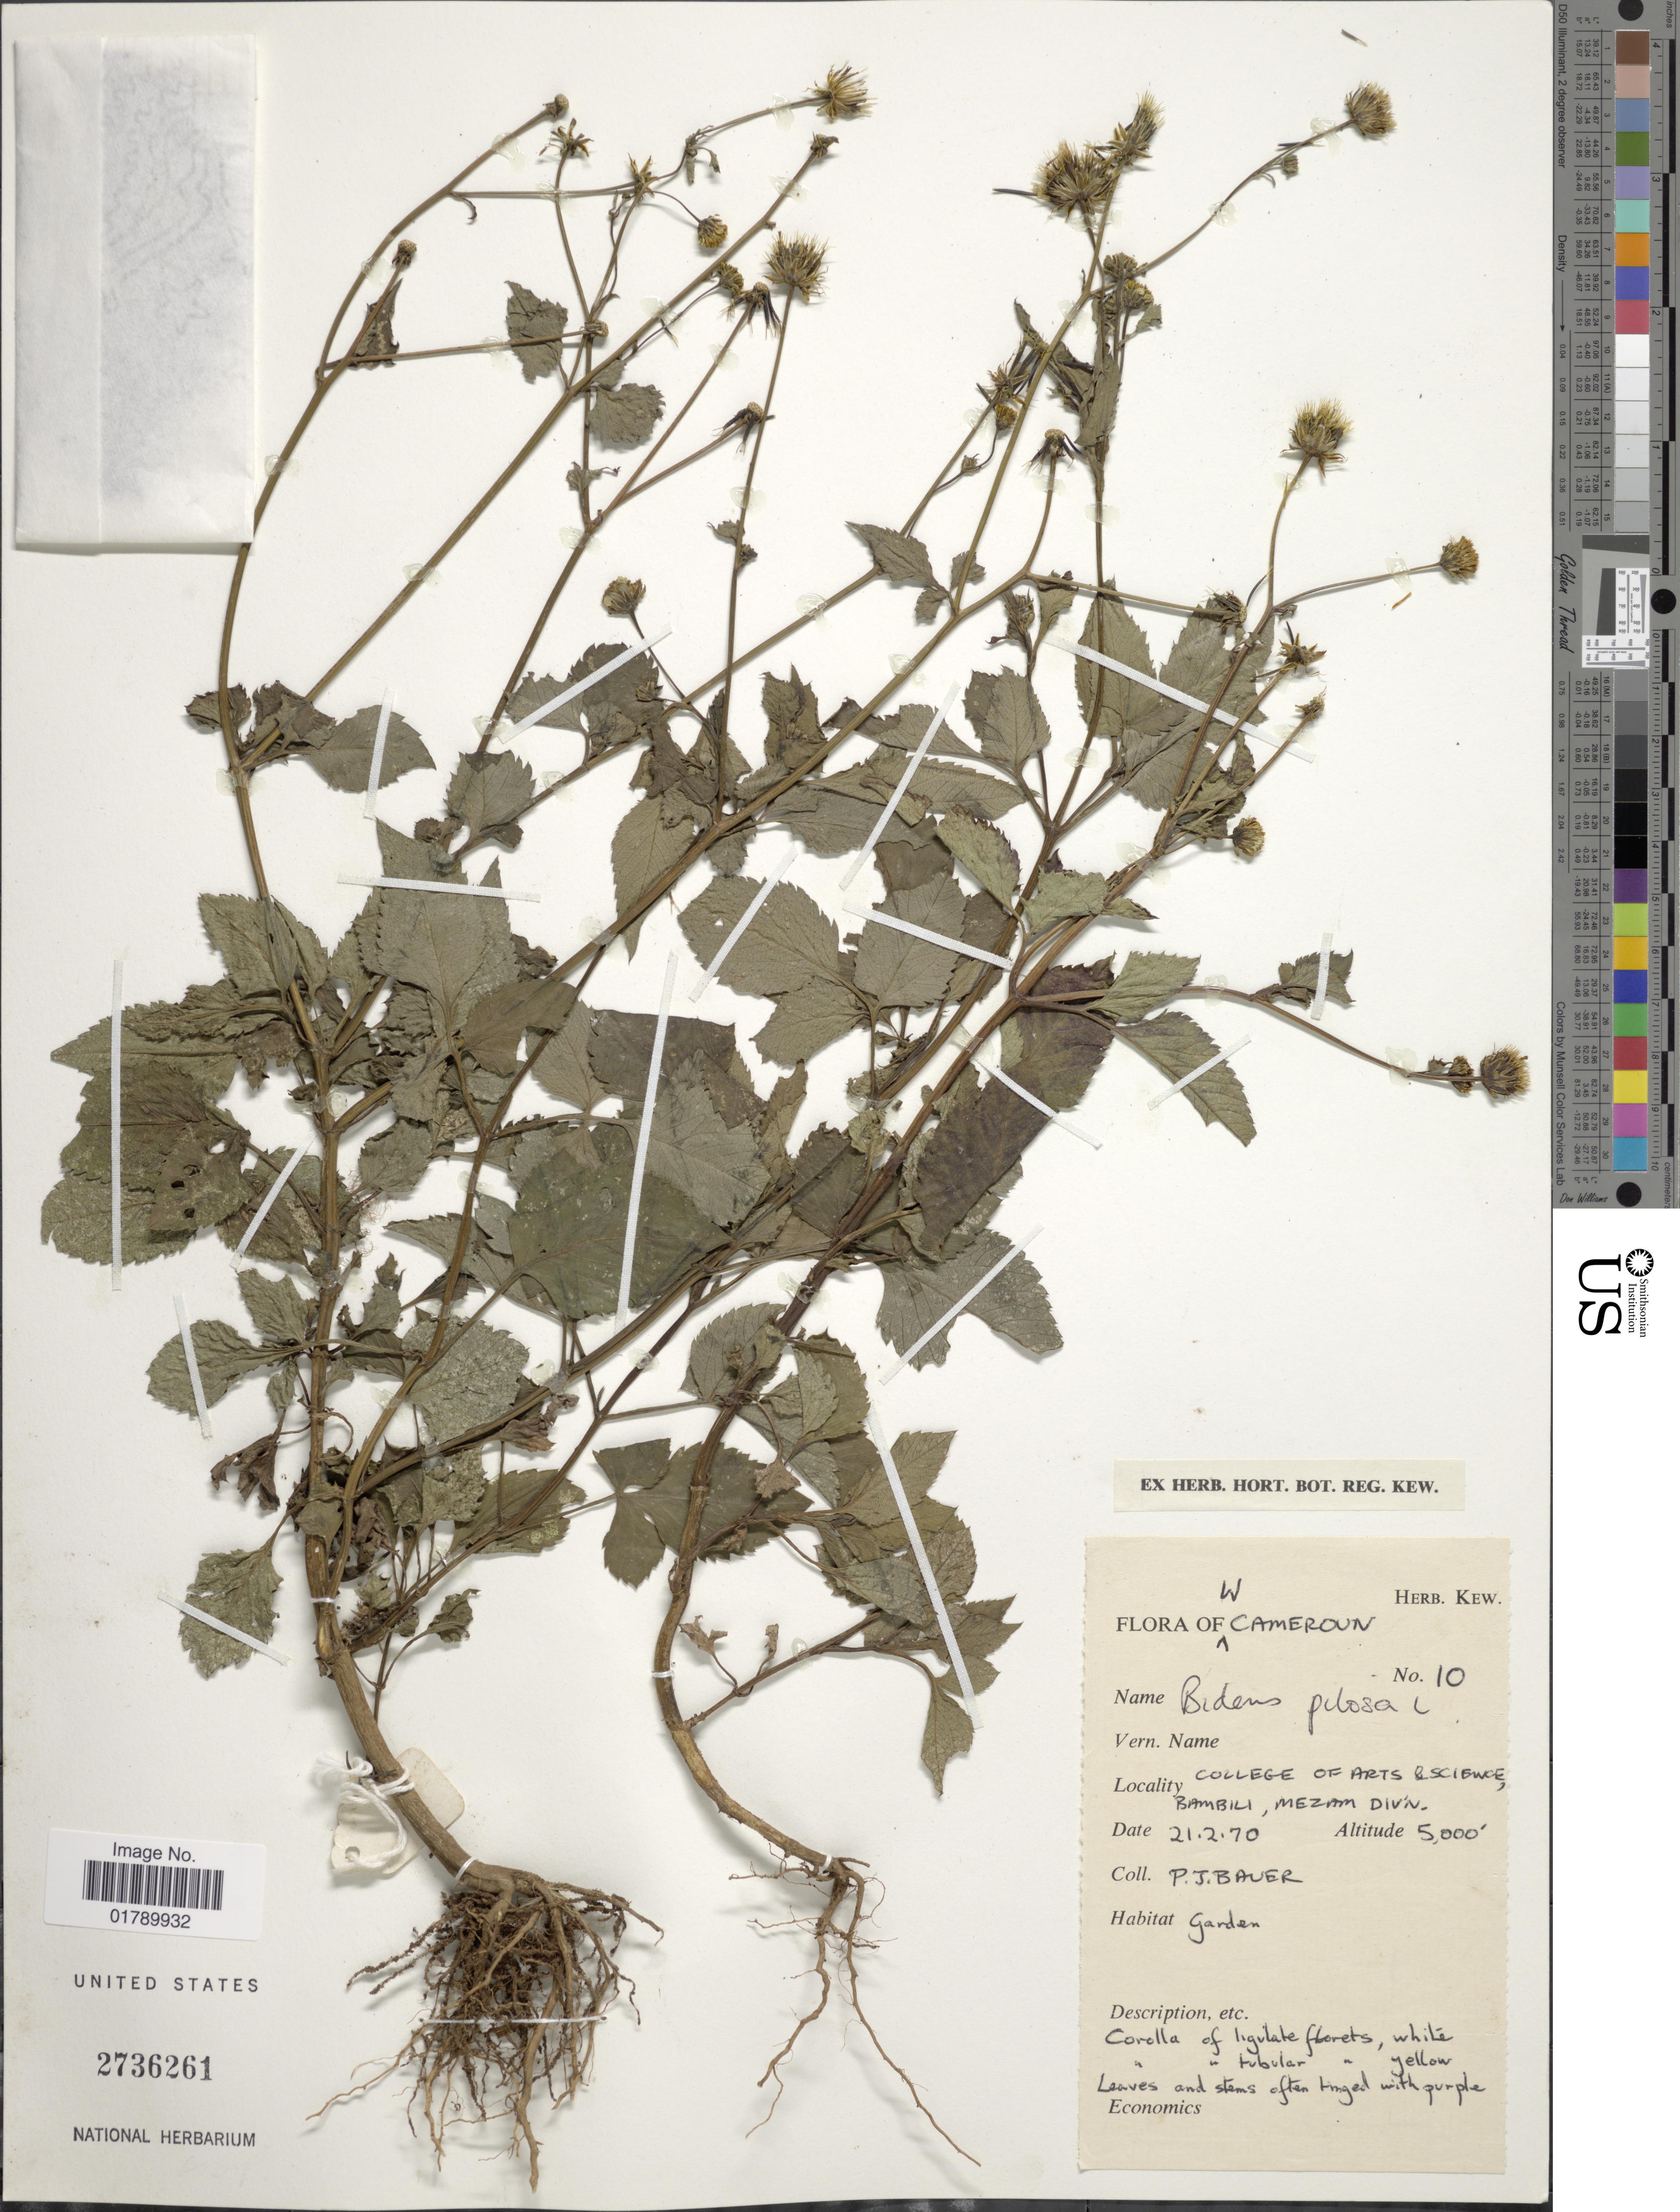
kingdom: Plantae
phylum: Tracheophyta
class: Magnoliopsida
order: Asterales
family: Asteraceae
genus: Bidens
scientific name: Bidens pilosa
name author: L.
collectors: P. Bauer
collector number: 10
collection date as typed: Transcribed d/m/y: 21/2/70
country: Cameroon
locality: W. Cameroon, College of Arts & Science, Bambili, Mezam Div'n.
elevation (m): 1524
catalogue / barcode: US 2736261